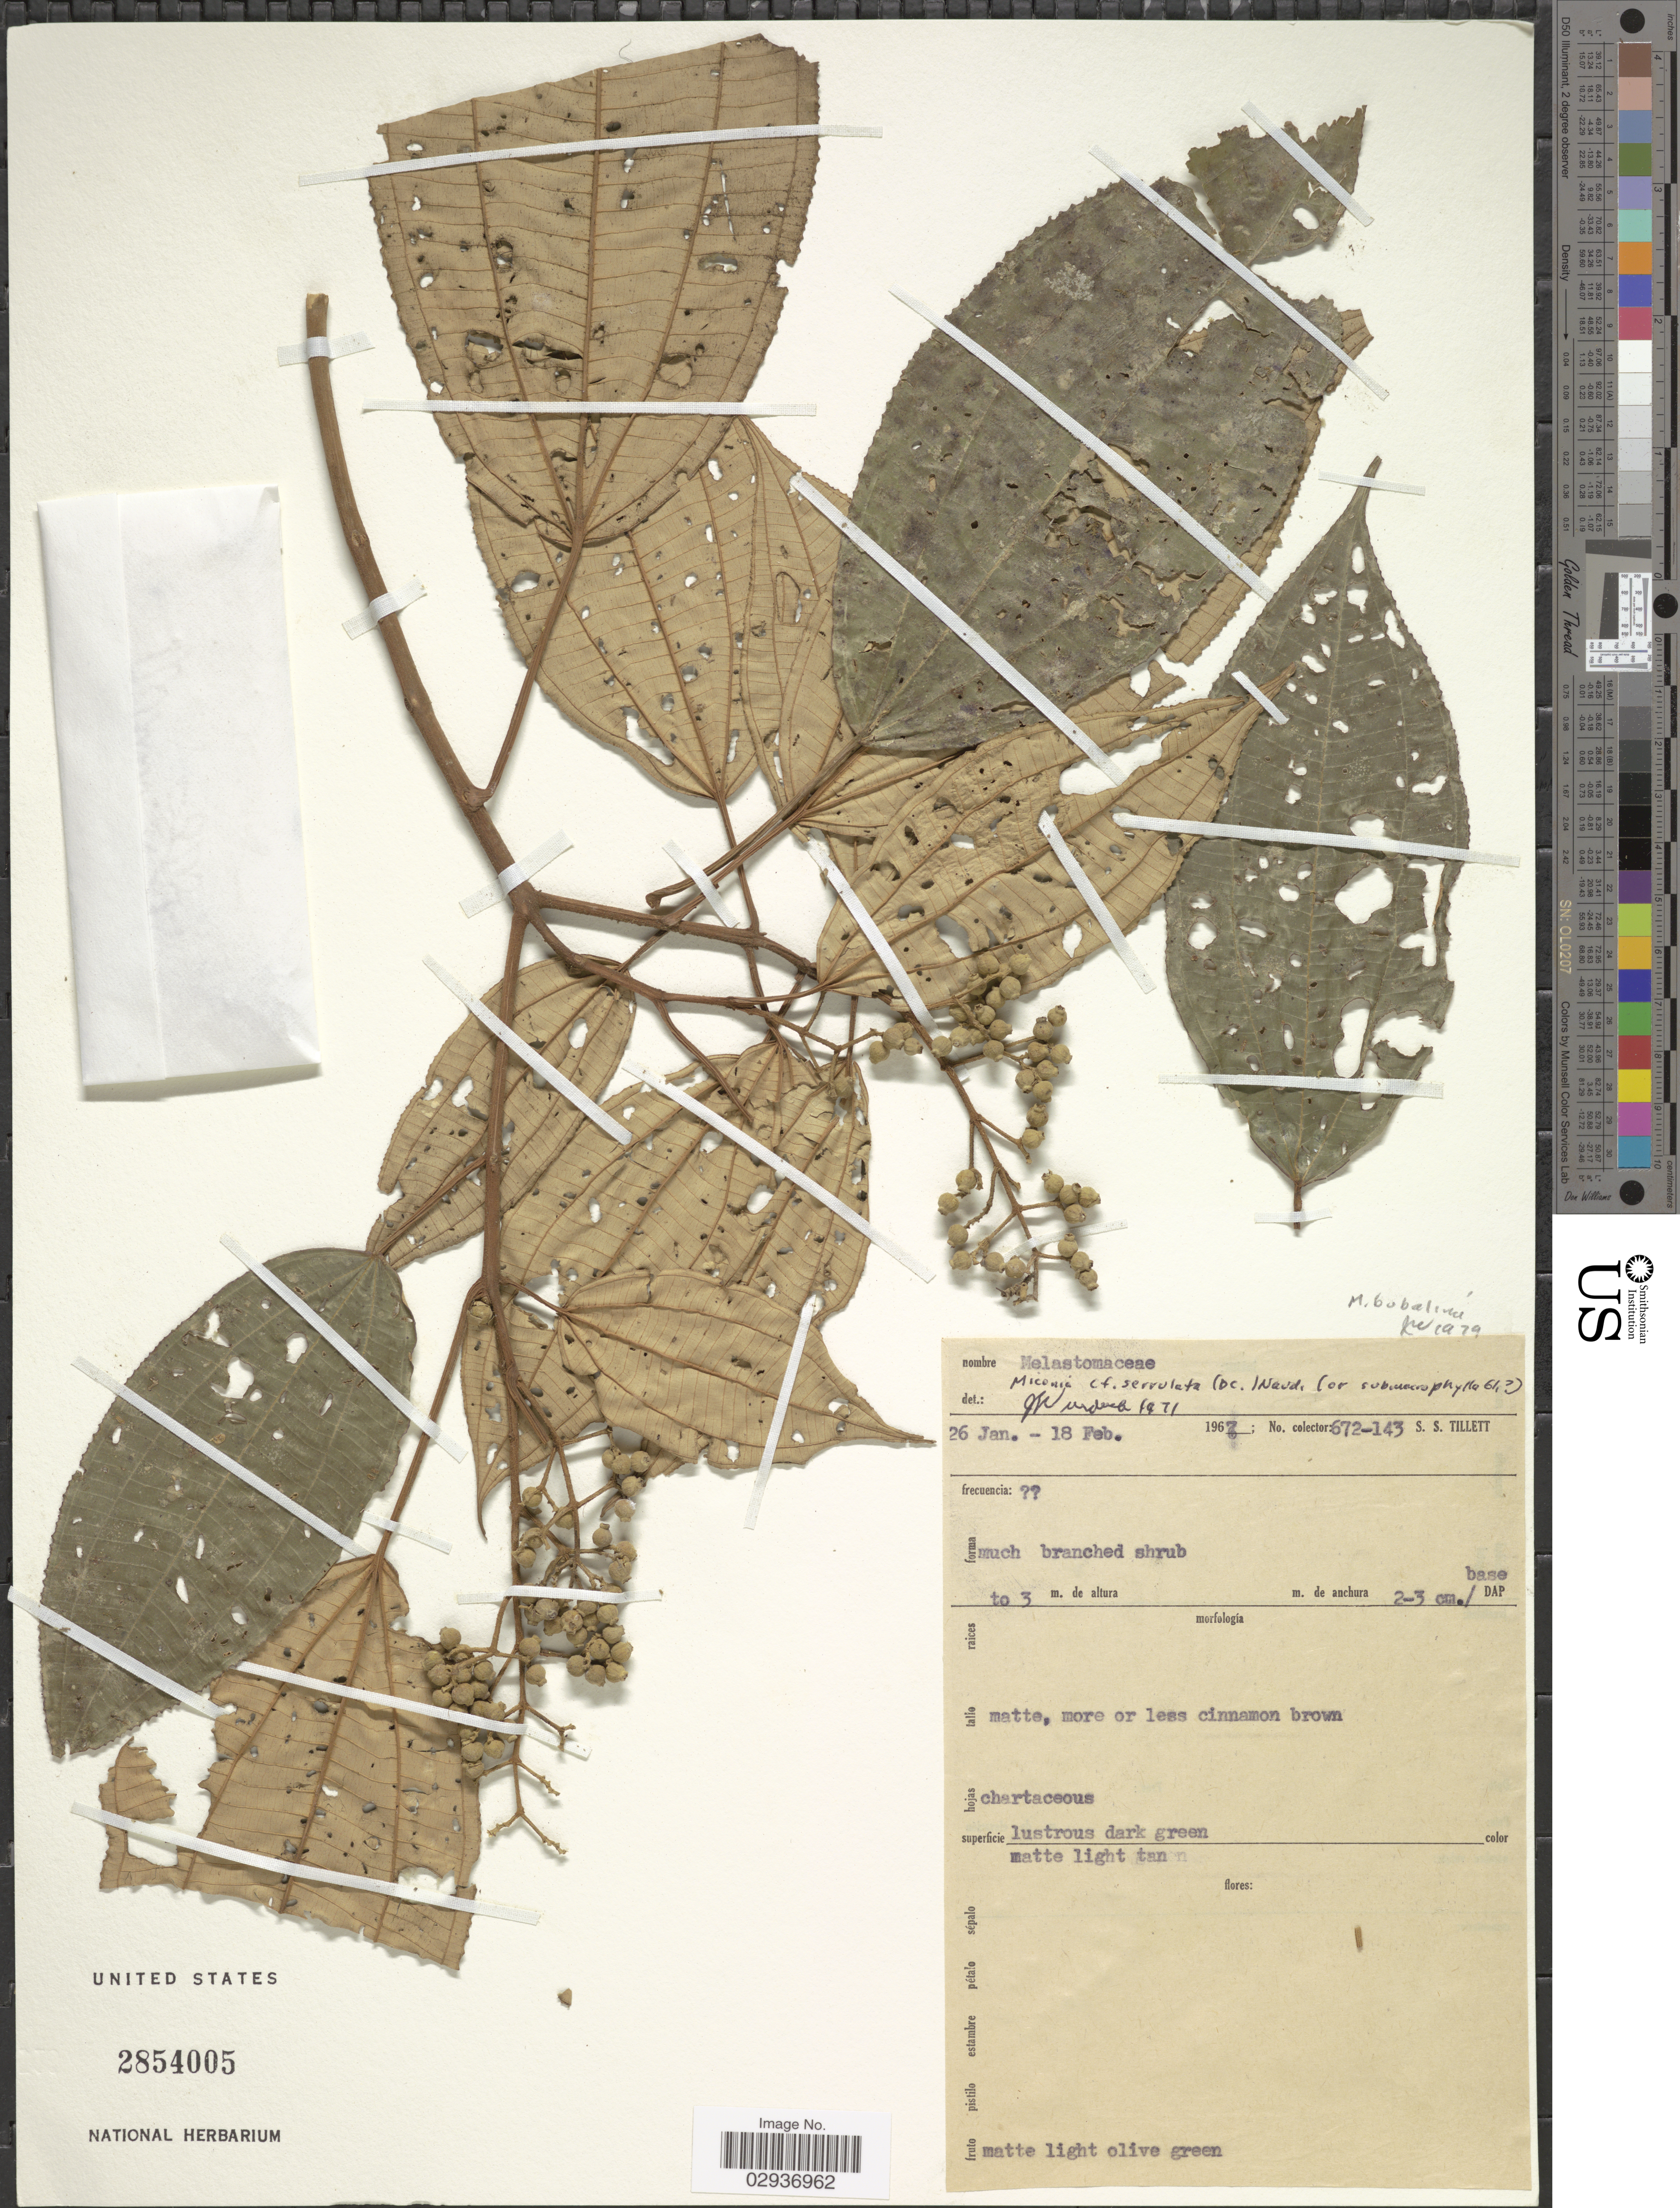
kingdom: Plantae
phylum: Tracheophyta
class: Magnoliopsida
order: Myrtales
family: Melastomataceae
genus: Miconia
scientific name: Miconia bubalina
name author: Naudin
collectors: S. S. Tillett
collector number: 672-143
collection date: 1967-01-26/1967-02-18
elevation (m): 3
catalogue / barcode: US 2854005